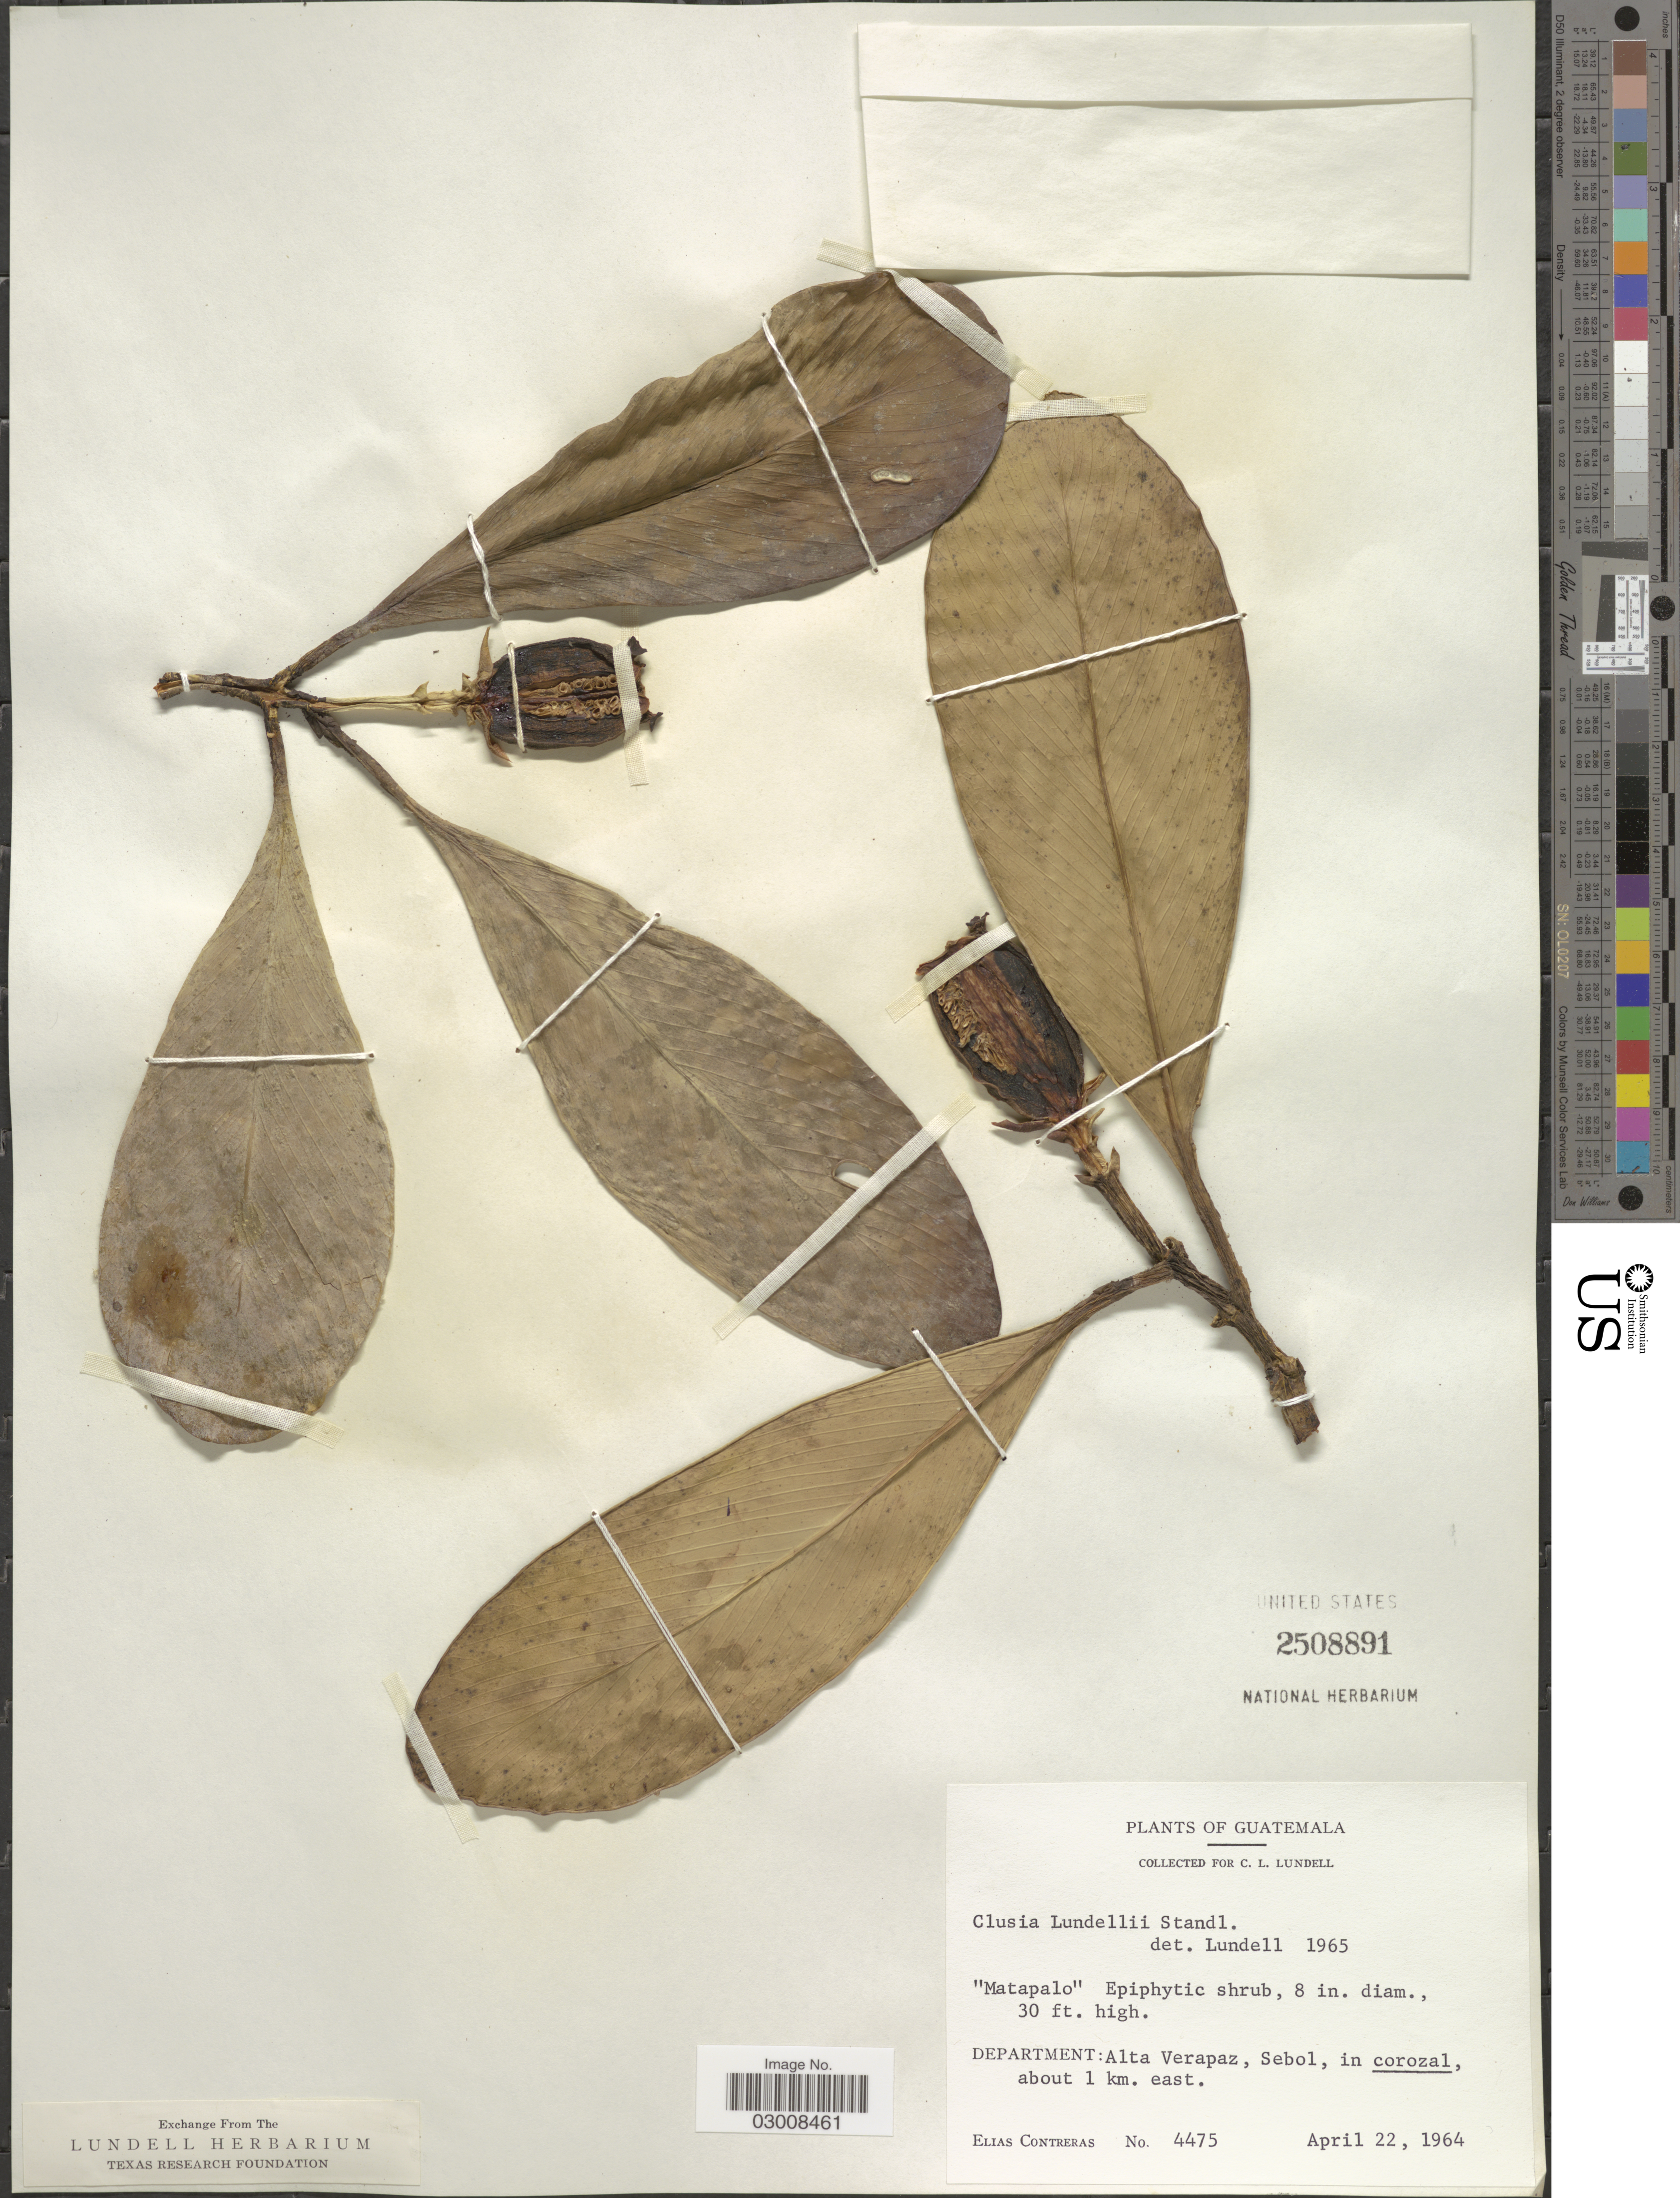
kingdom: Plantae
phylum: Tracheophyta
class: Magnoliopsida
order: Malpighiales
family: Clusiaceae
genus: Clusia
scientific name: Clusia lundellii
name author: Standl.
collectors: E. Contreras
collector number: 4475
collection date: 1964-04-22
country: Guatemala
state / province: Alta Verapaz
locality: Department: Alta Verapaz, Sebol, in corozal, about 1 km. east.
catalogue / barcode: US 2508891